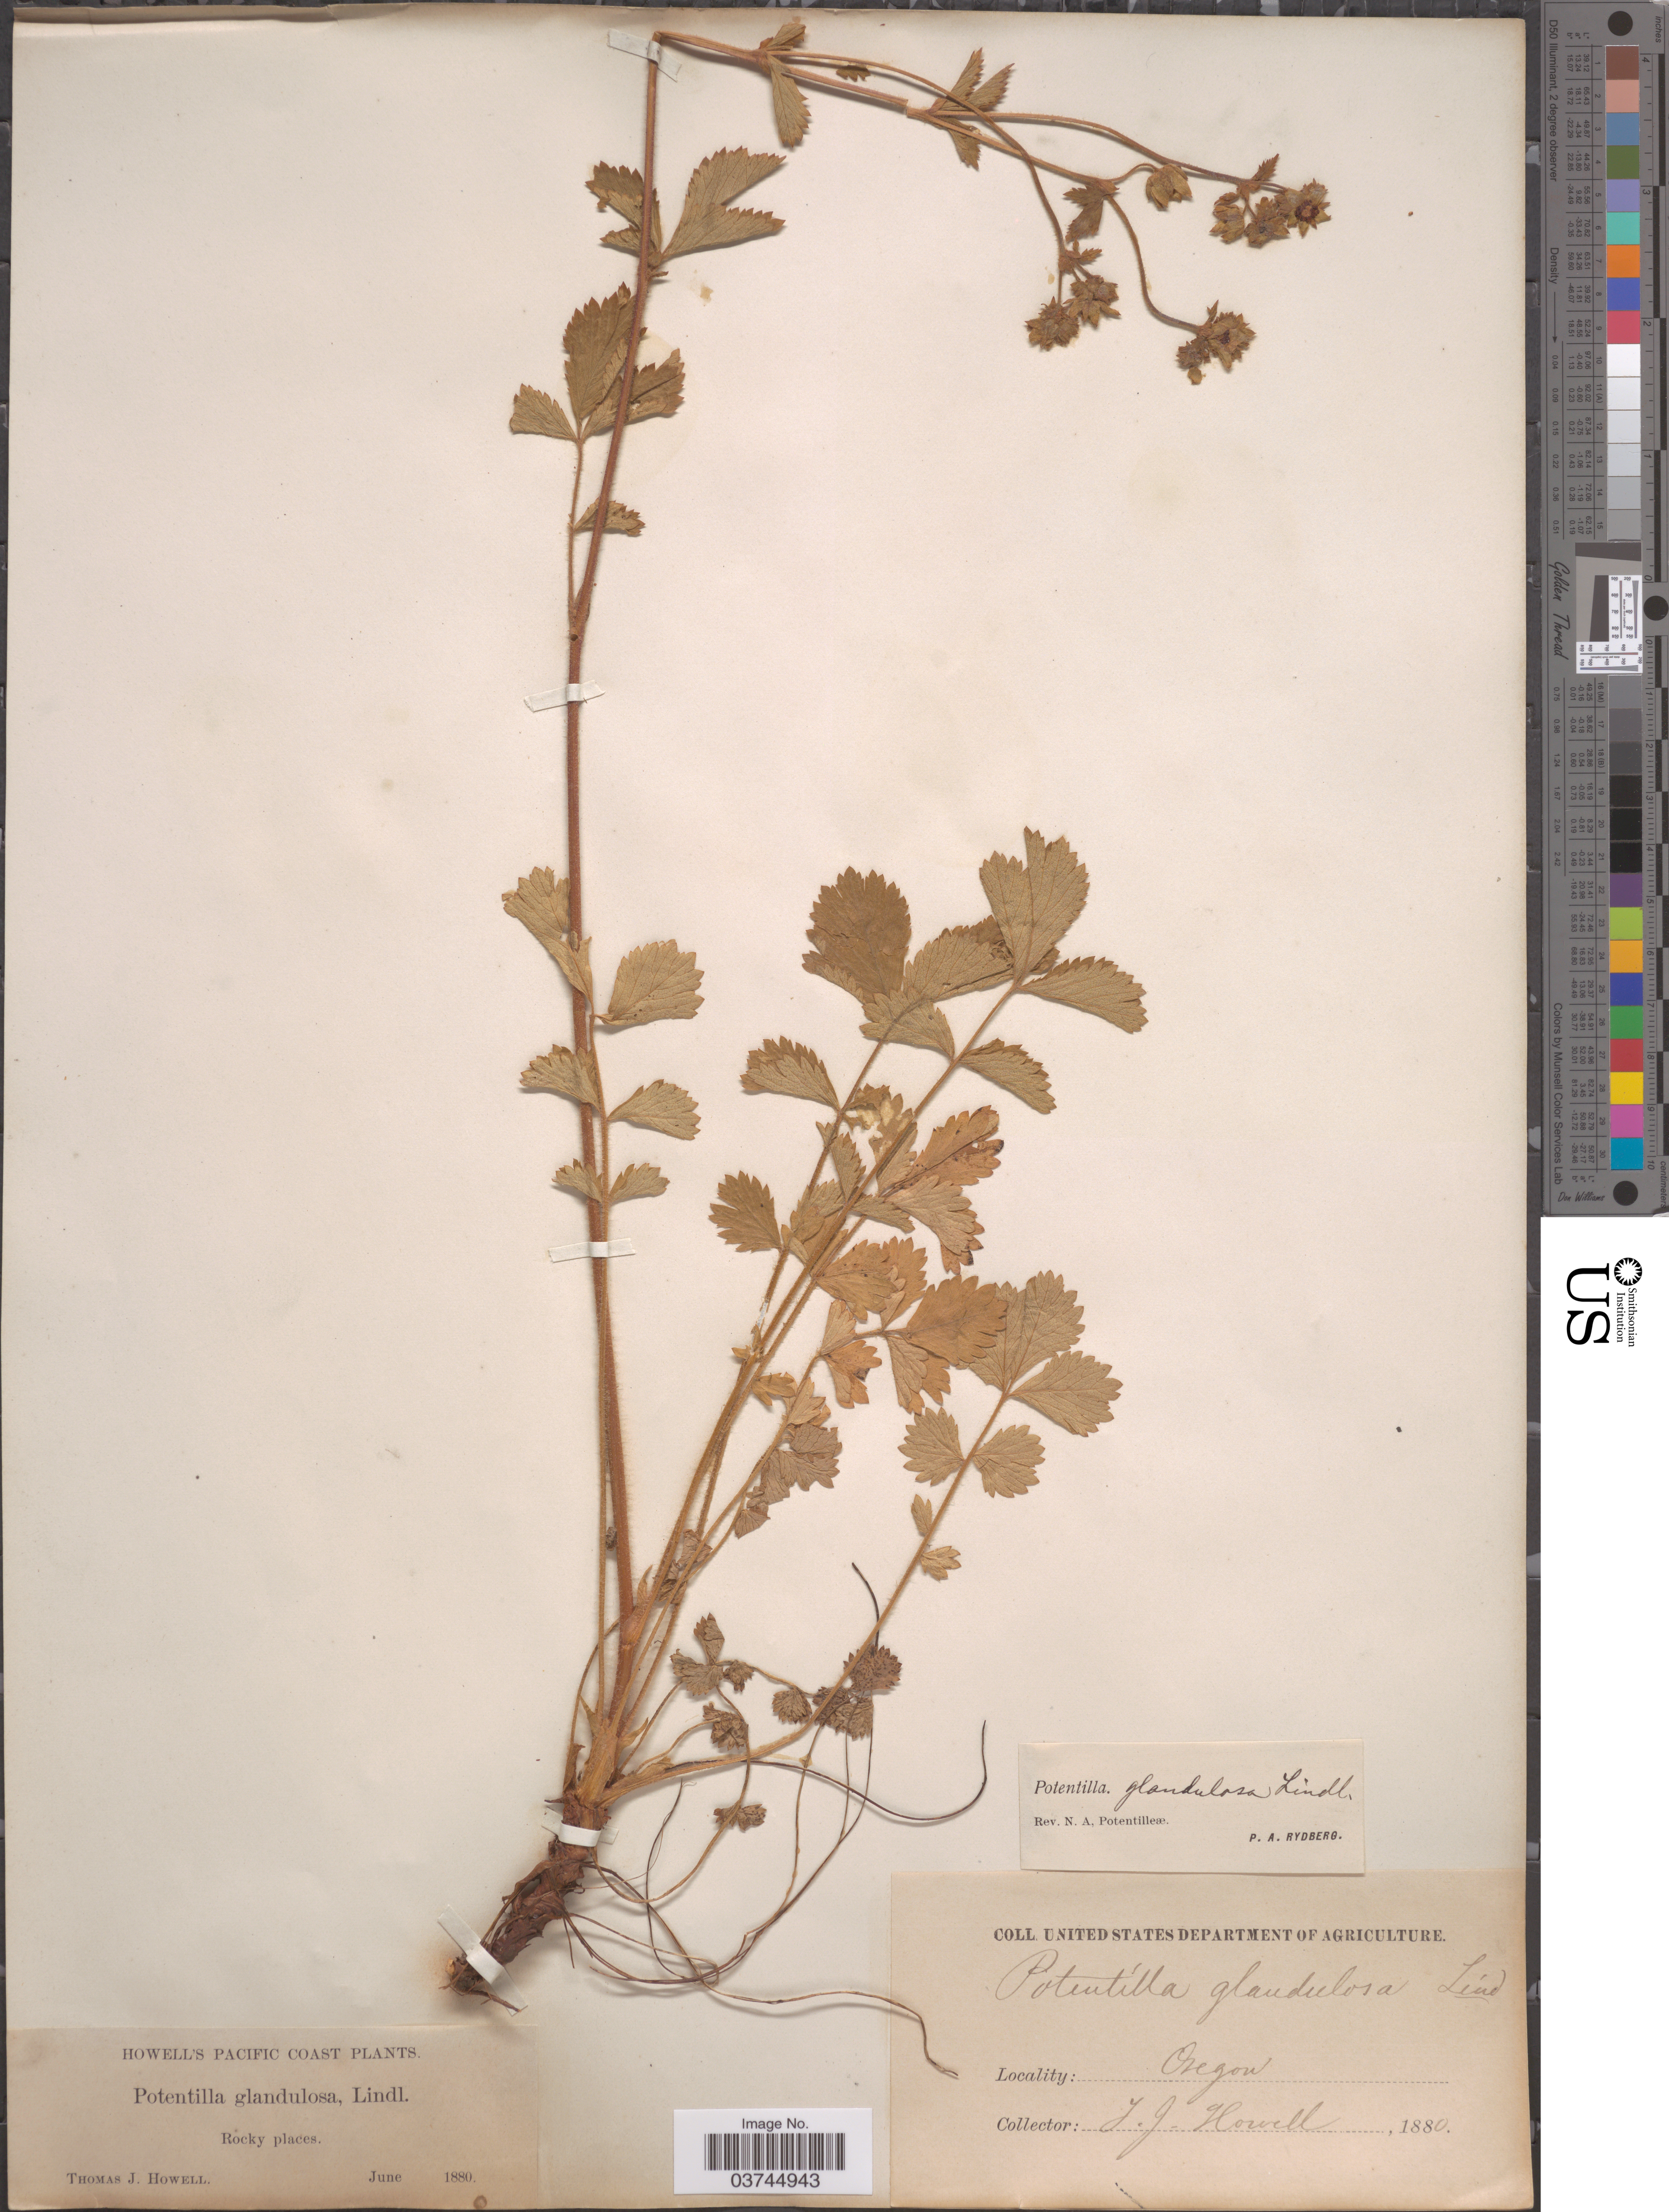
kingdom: Plantae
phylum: Tracheophyta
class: Magnoliopsida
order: Rosales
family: Rosaceae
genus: Drymocallis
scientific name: Drymocallis glandulosa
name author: (Lindl.) Rydb.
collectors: T. J. Howell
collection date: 1880-06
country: United States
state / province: Oregon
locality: Pacific Coast. Rocky places.